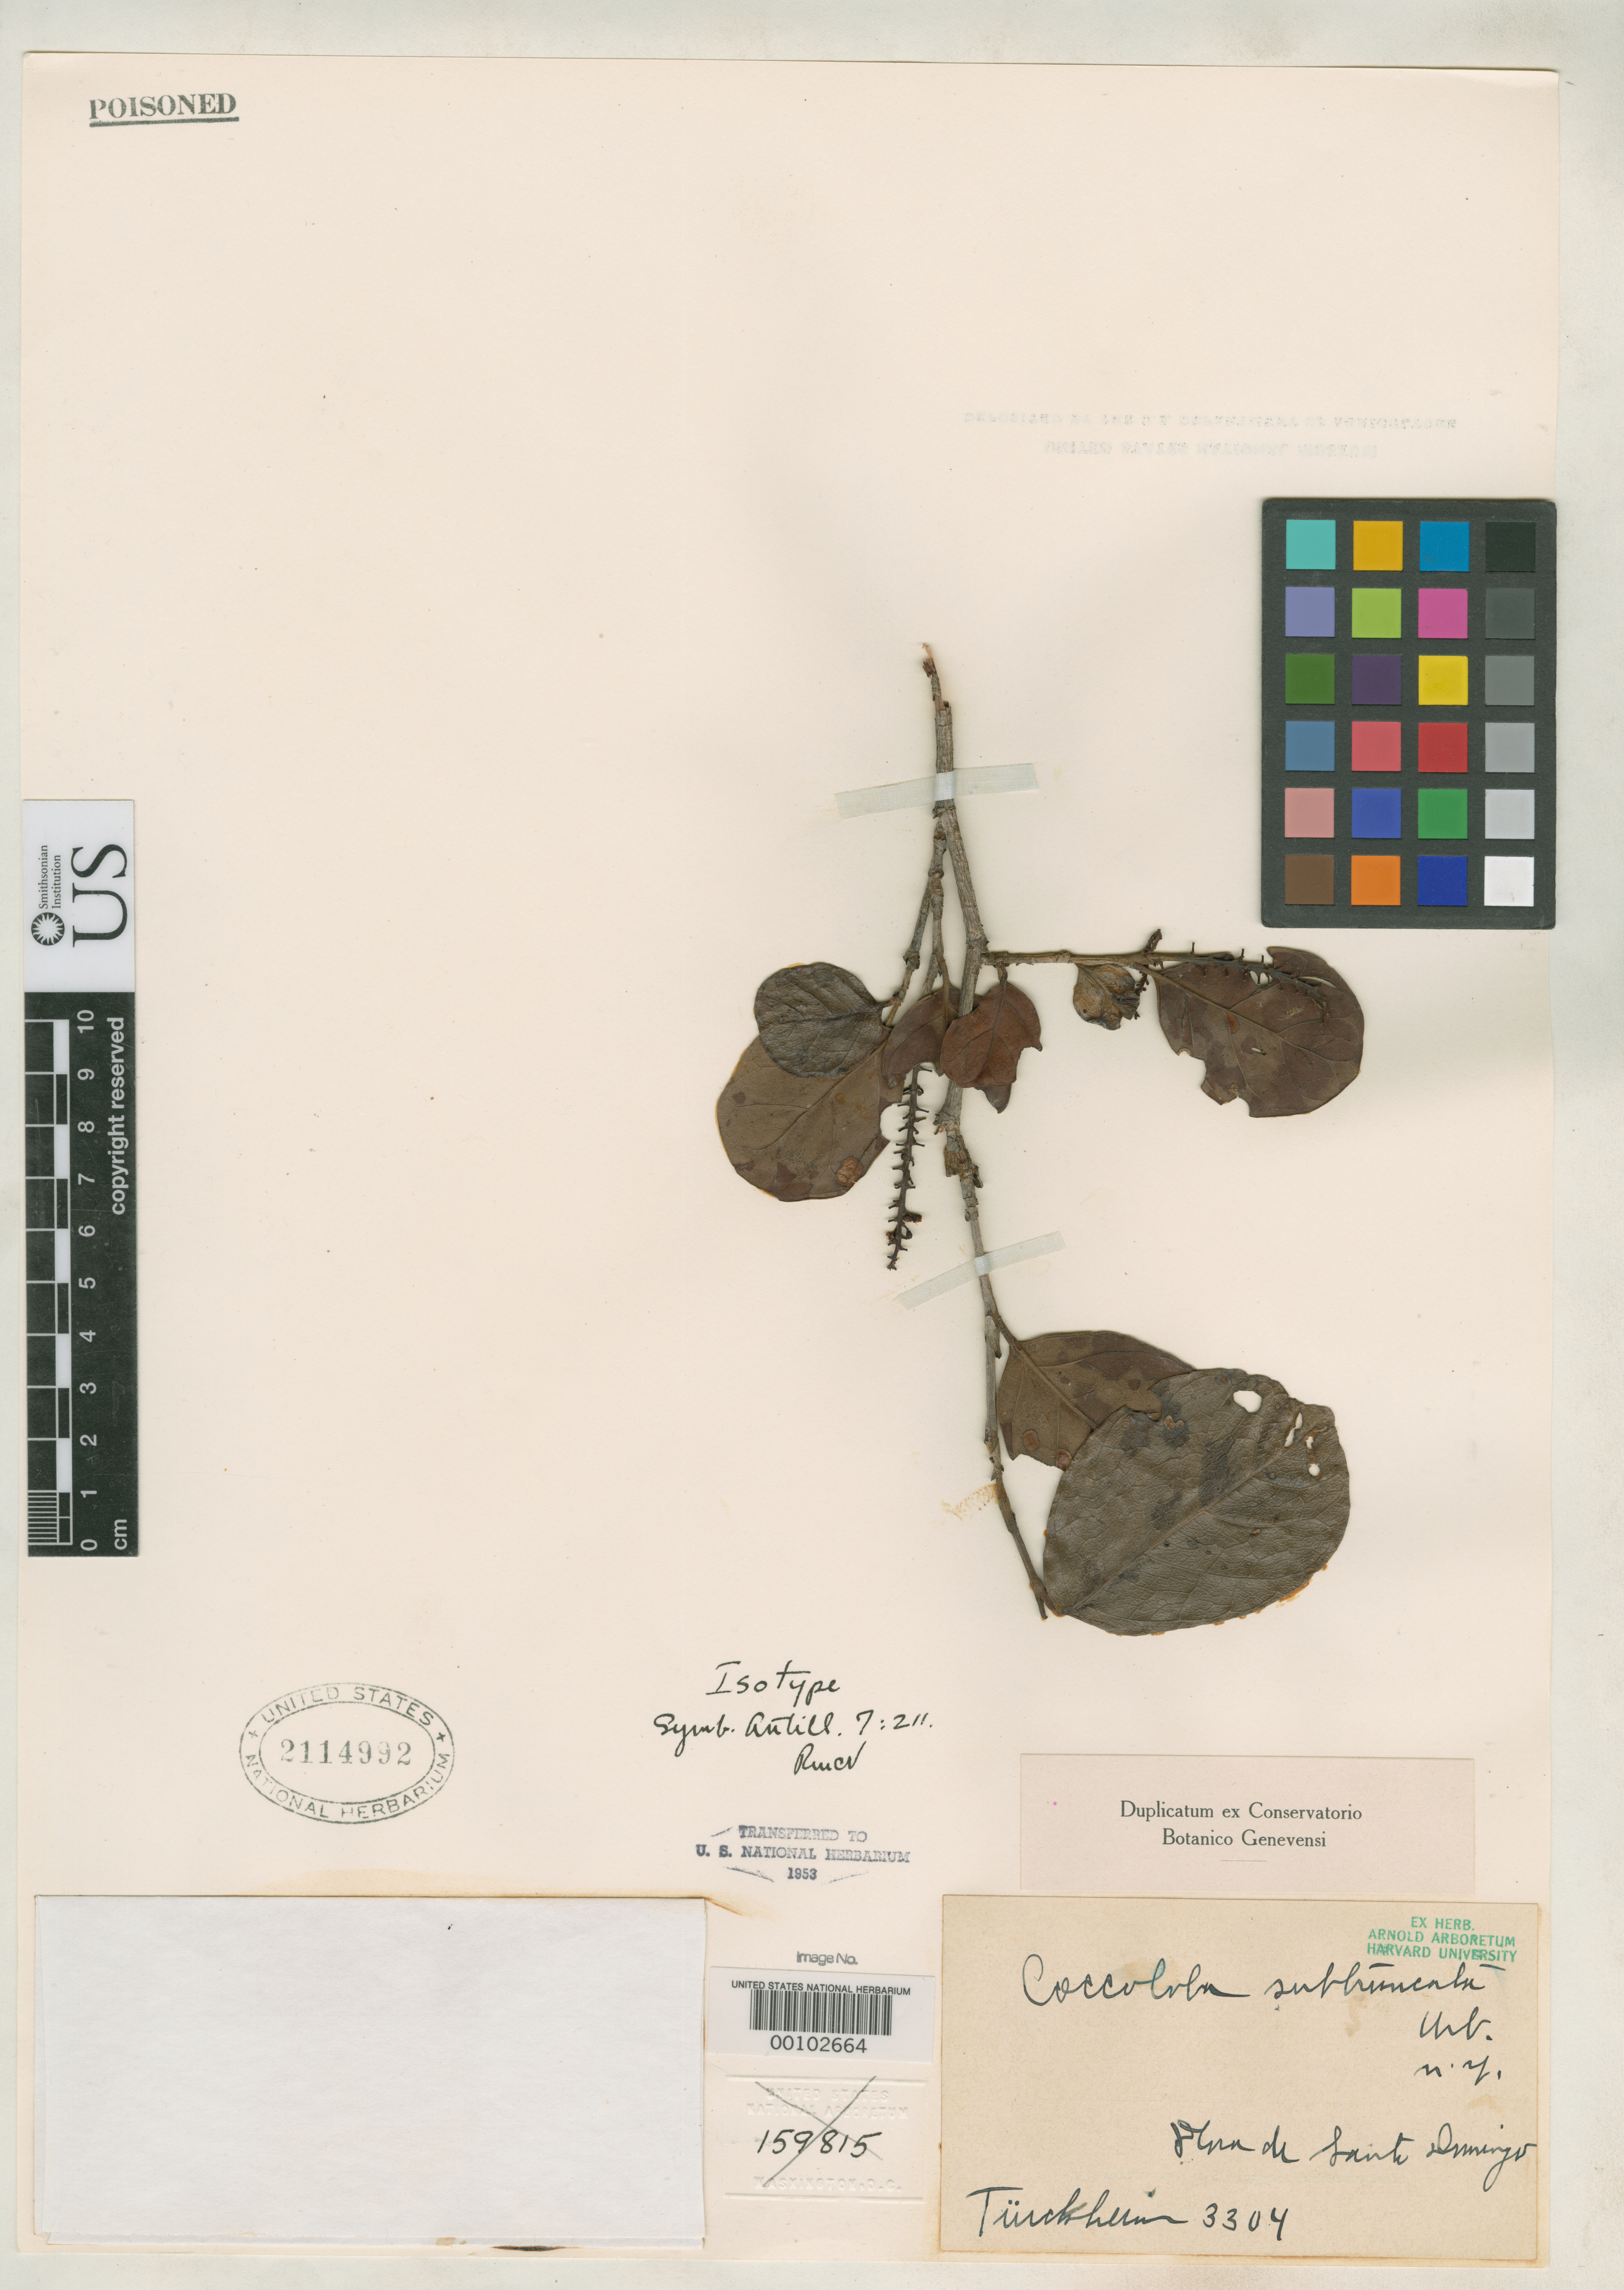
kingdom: Plantae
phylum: Tracheophyta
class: Magnoliopsida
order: Caryophyllales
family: Polygonaceae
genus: Coccoloba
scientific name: Coccoloba subtruncata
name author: Urb.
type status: Isotype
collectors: H. von Türckheim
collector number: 3304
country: Dominican Republic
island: Hispaniola Island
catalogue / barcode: US 2114992